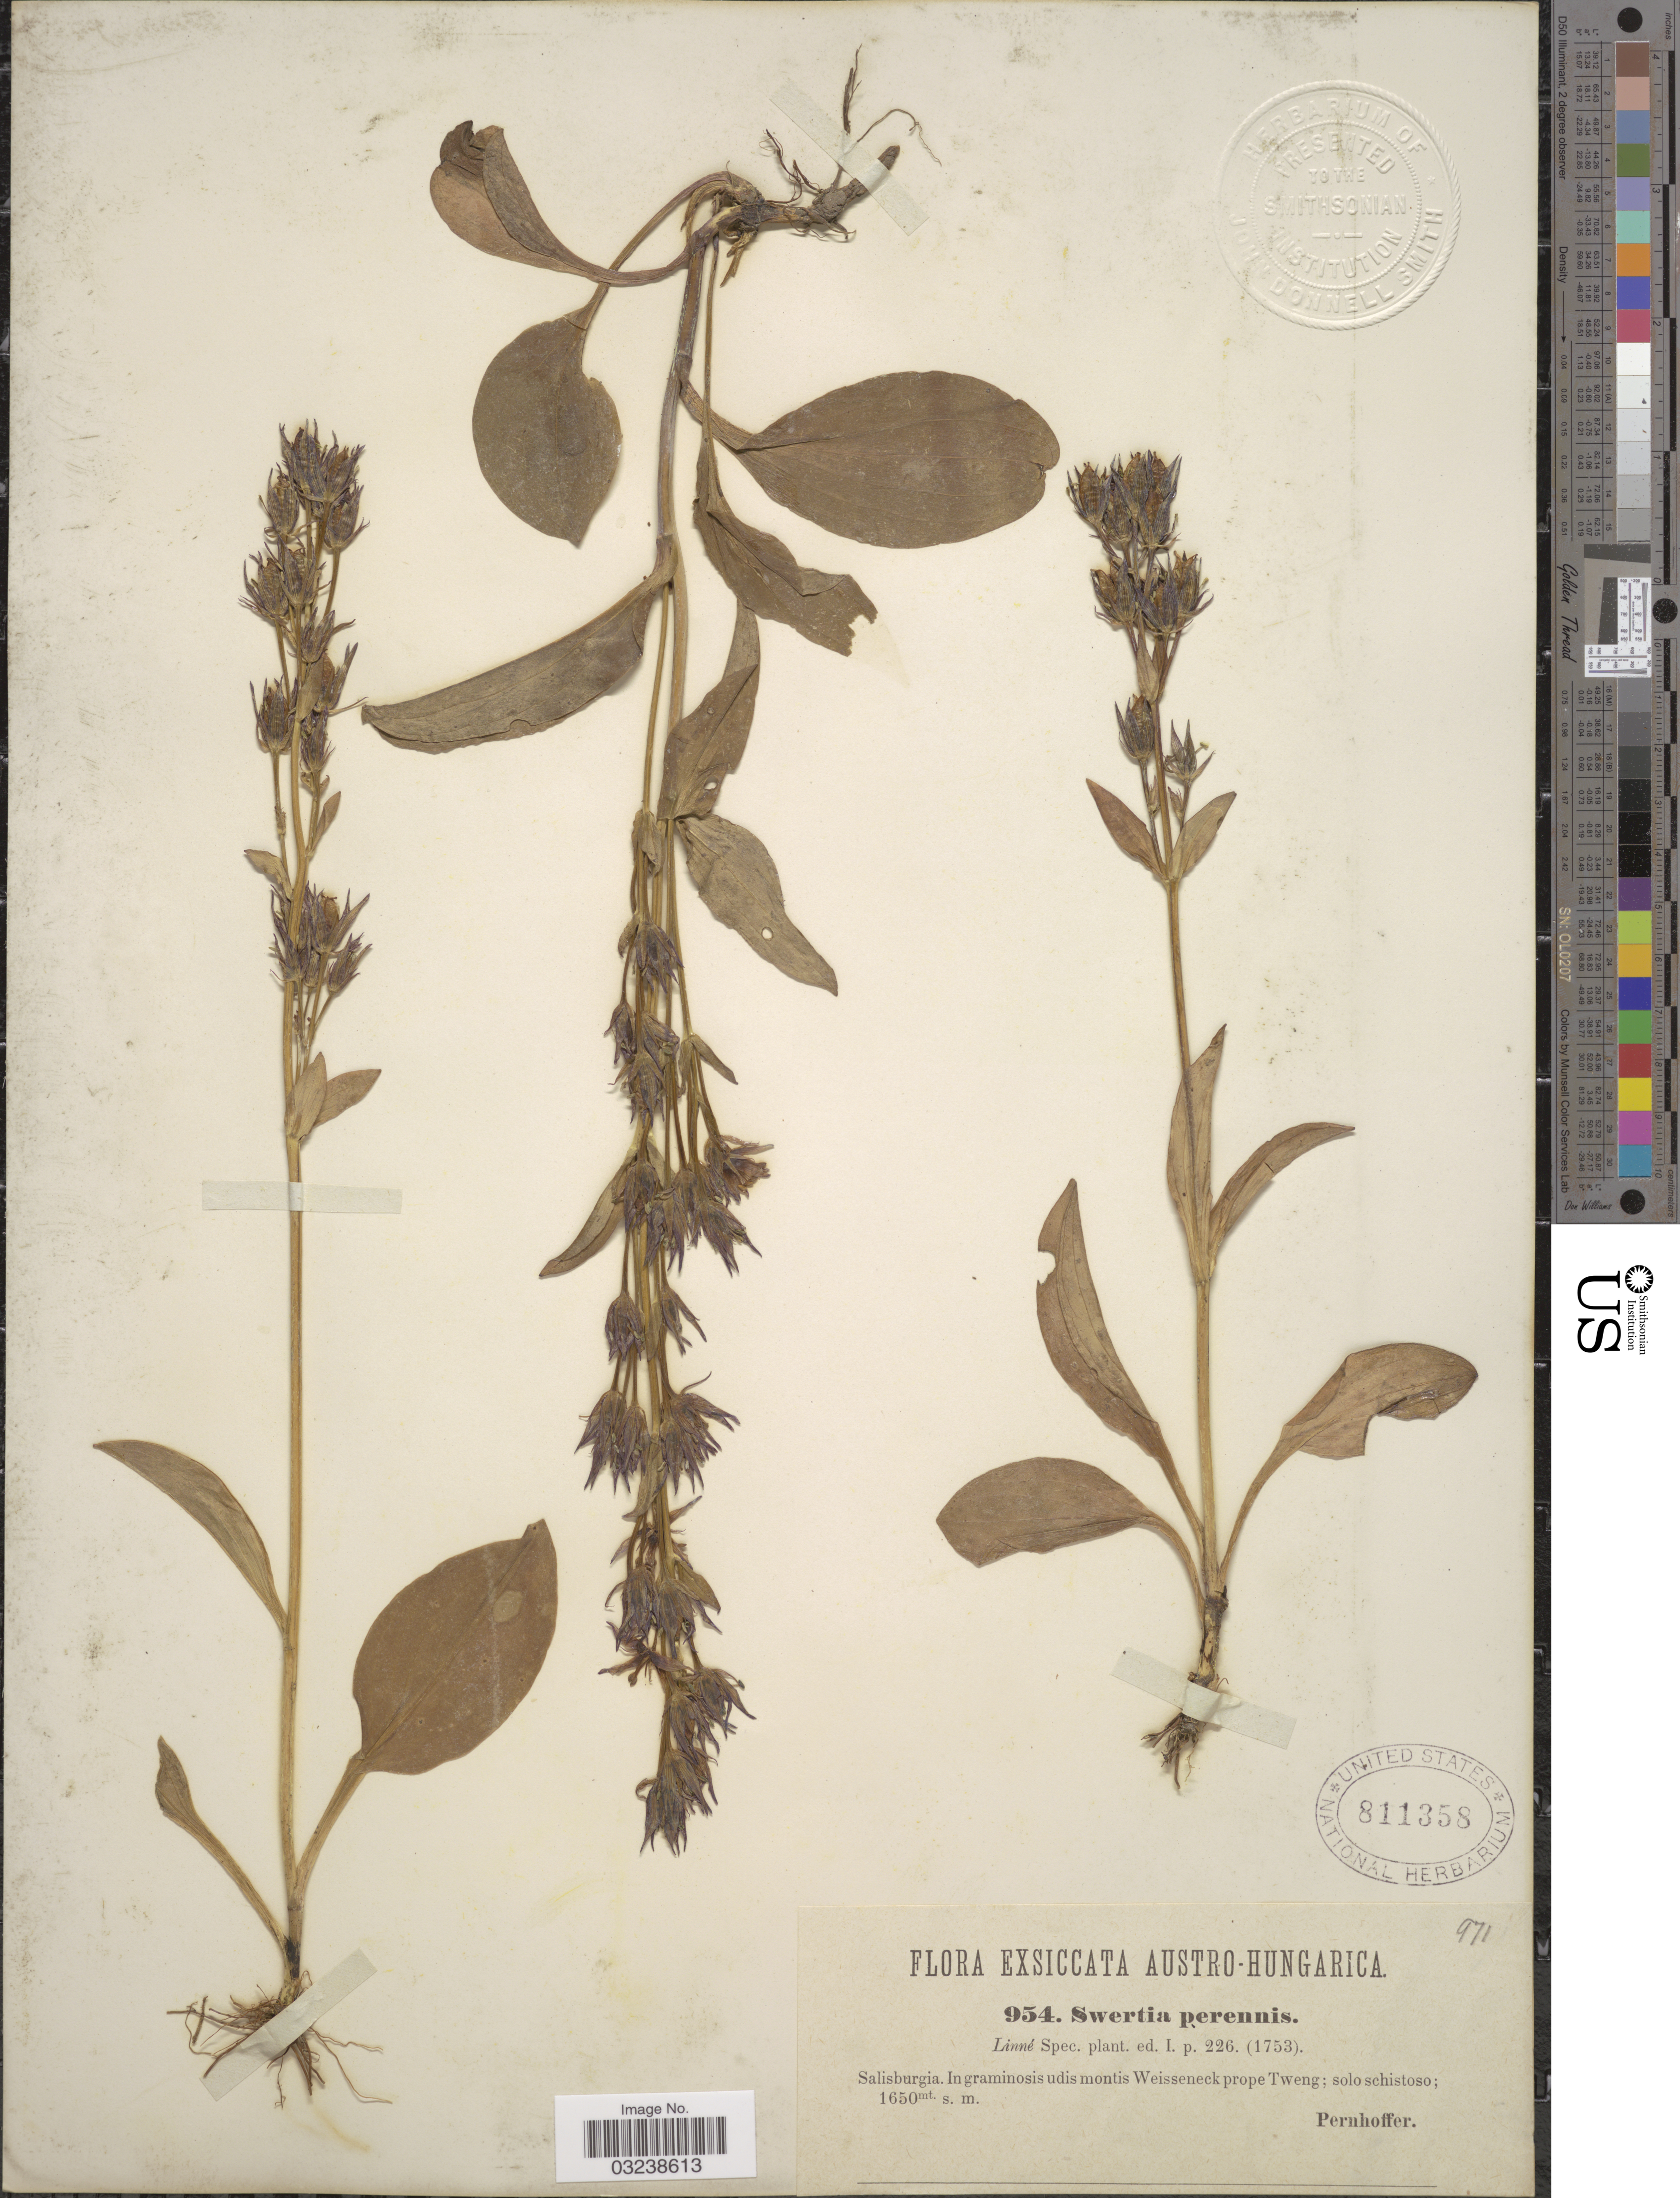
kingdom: Plantae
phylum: Tracheophyta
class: Magnoliopsida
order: Gentianales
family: Gentianaceae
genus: Swertia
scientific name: Swertia perennis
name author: L.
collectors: Pernhoffer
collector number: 971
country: Austria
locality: Austro-Hungarica. Salisburgia. In graminosis udis montis Weisseneck prope Tweng.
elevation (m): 1650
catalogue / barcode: US 811358